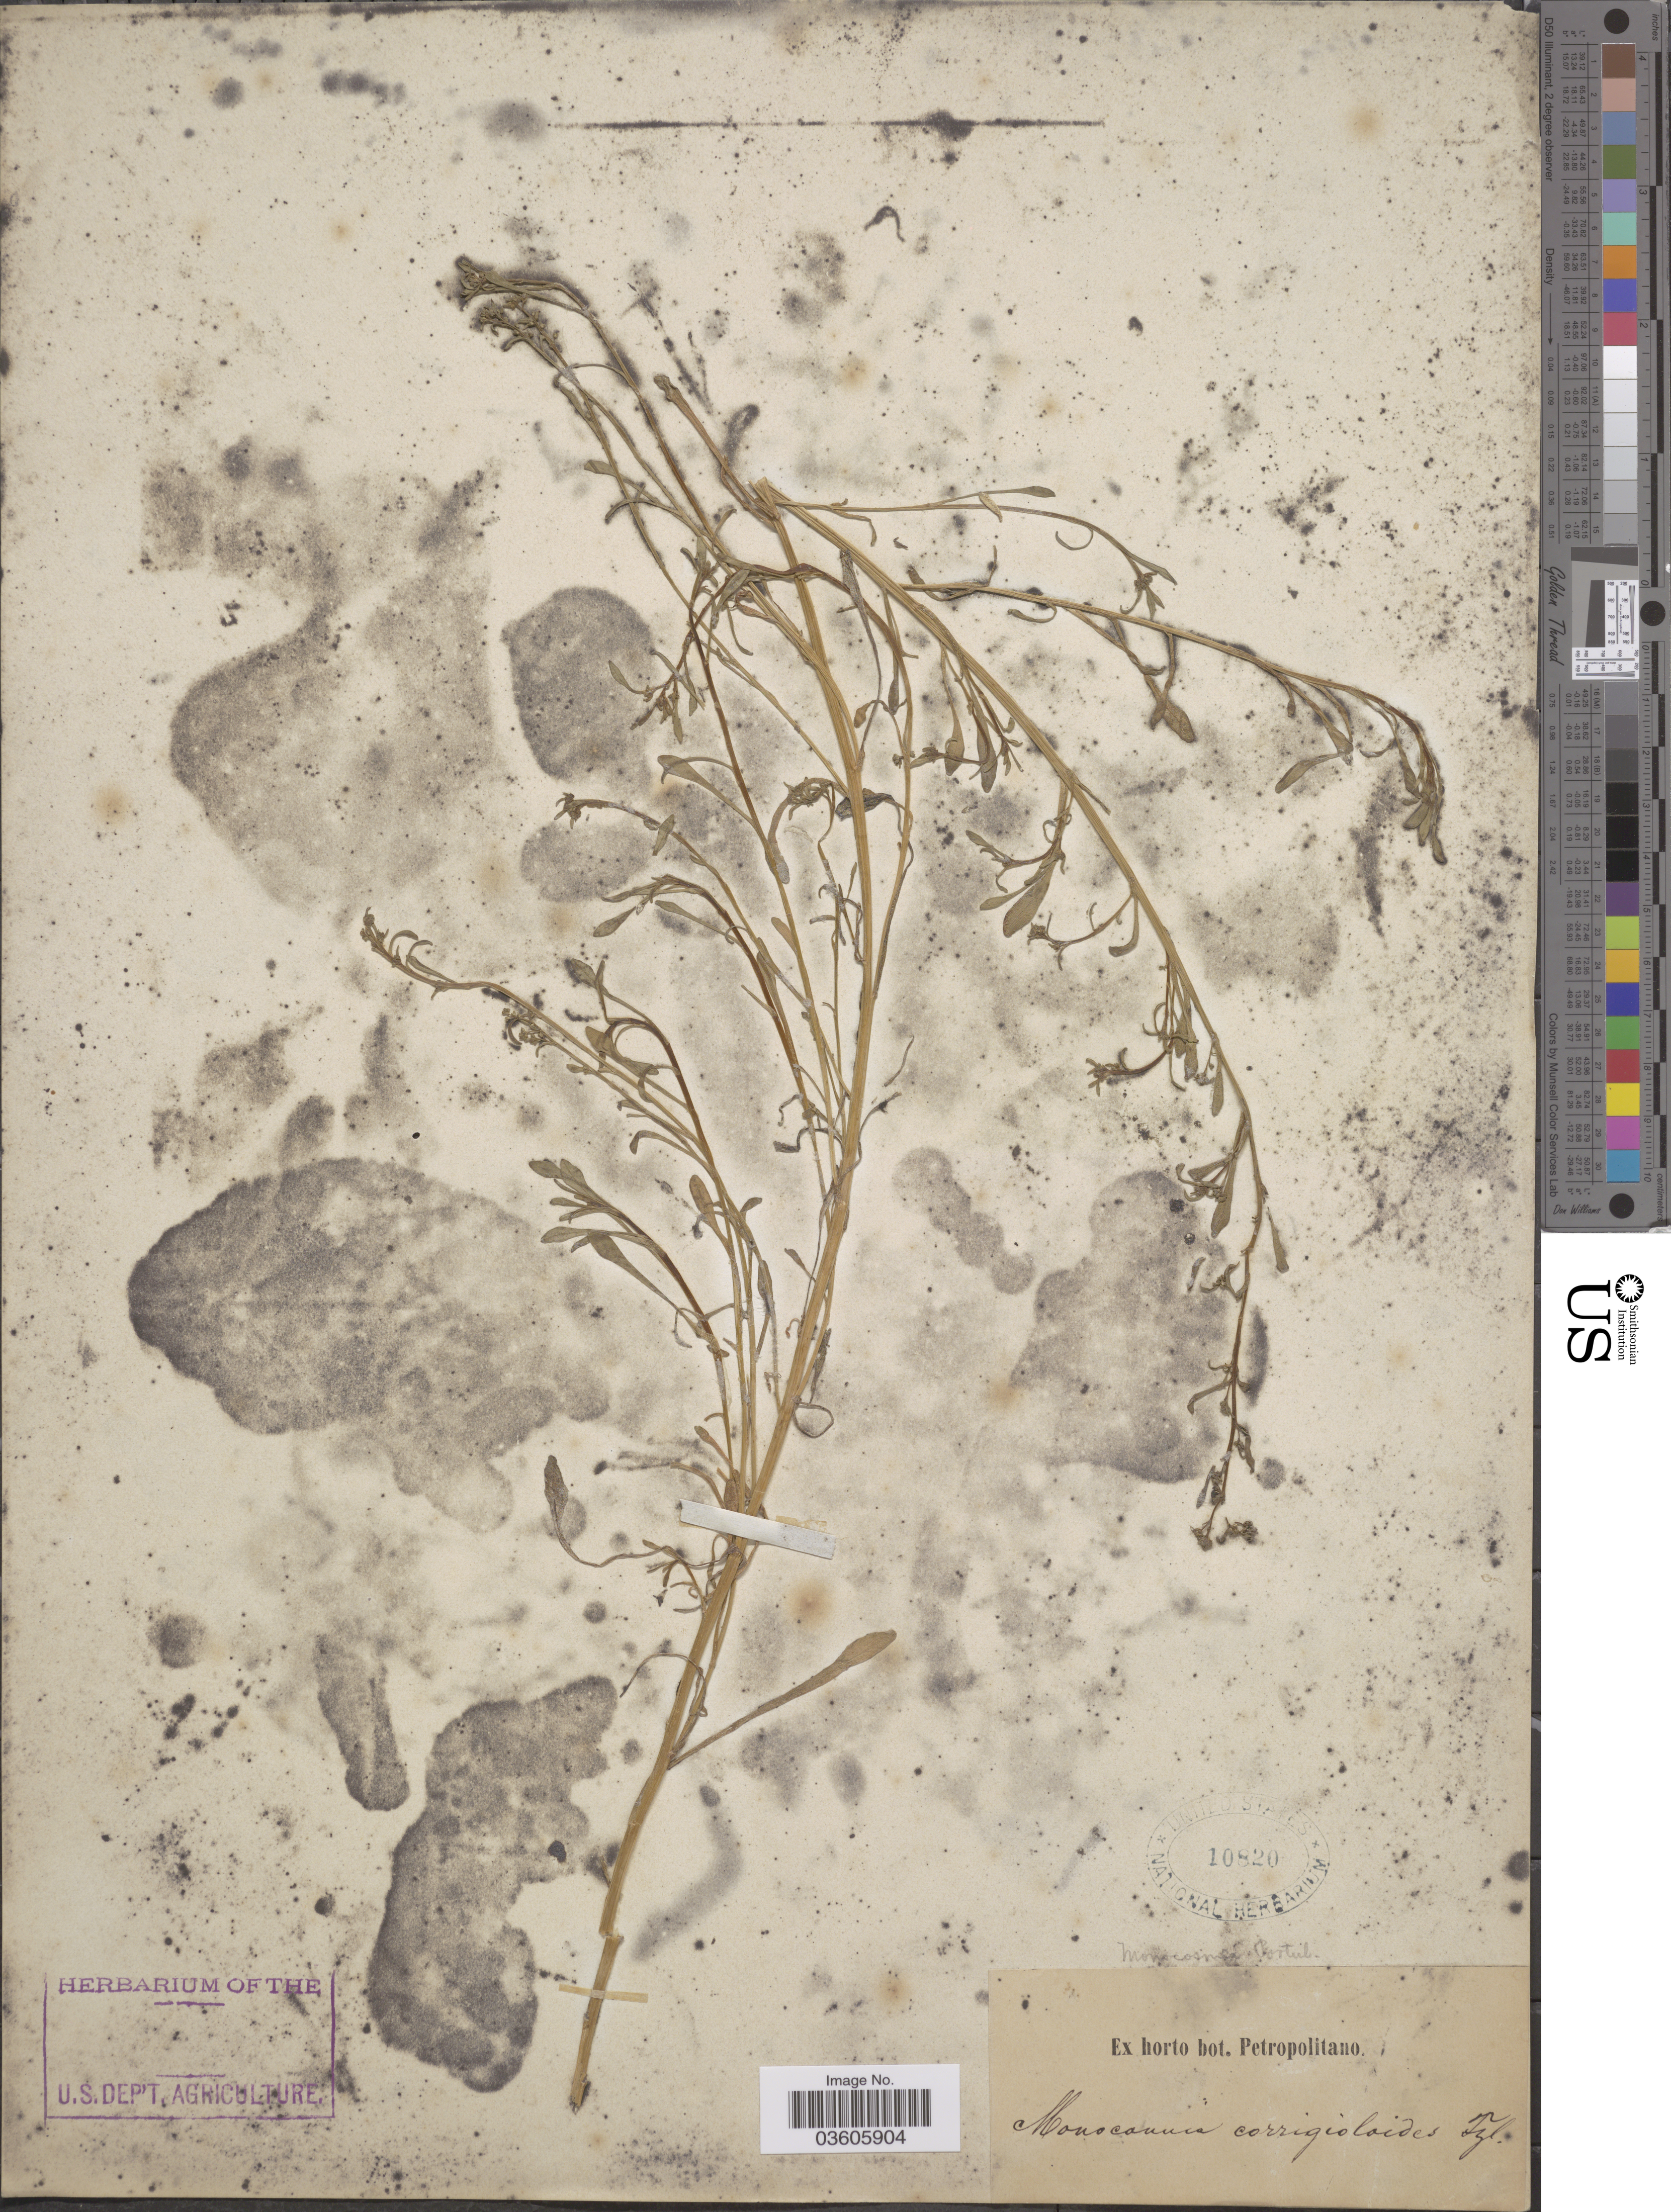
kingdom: Plantae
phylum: Tracheophyta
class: Magnoliopsida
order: Caryophyllales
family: Montiaceae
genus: Calandrinia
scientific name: Calandrinia monandra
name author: (Ruiz & Pav.) DC.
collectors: ex Horto Bot. Petropolitano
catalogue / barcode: US 10820